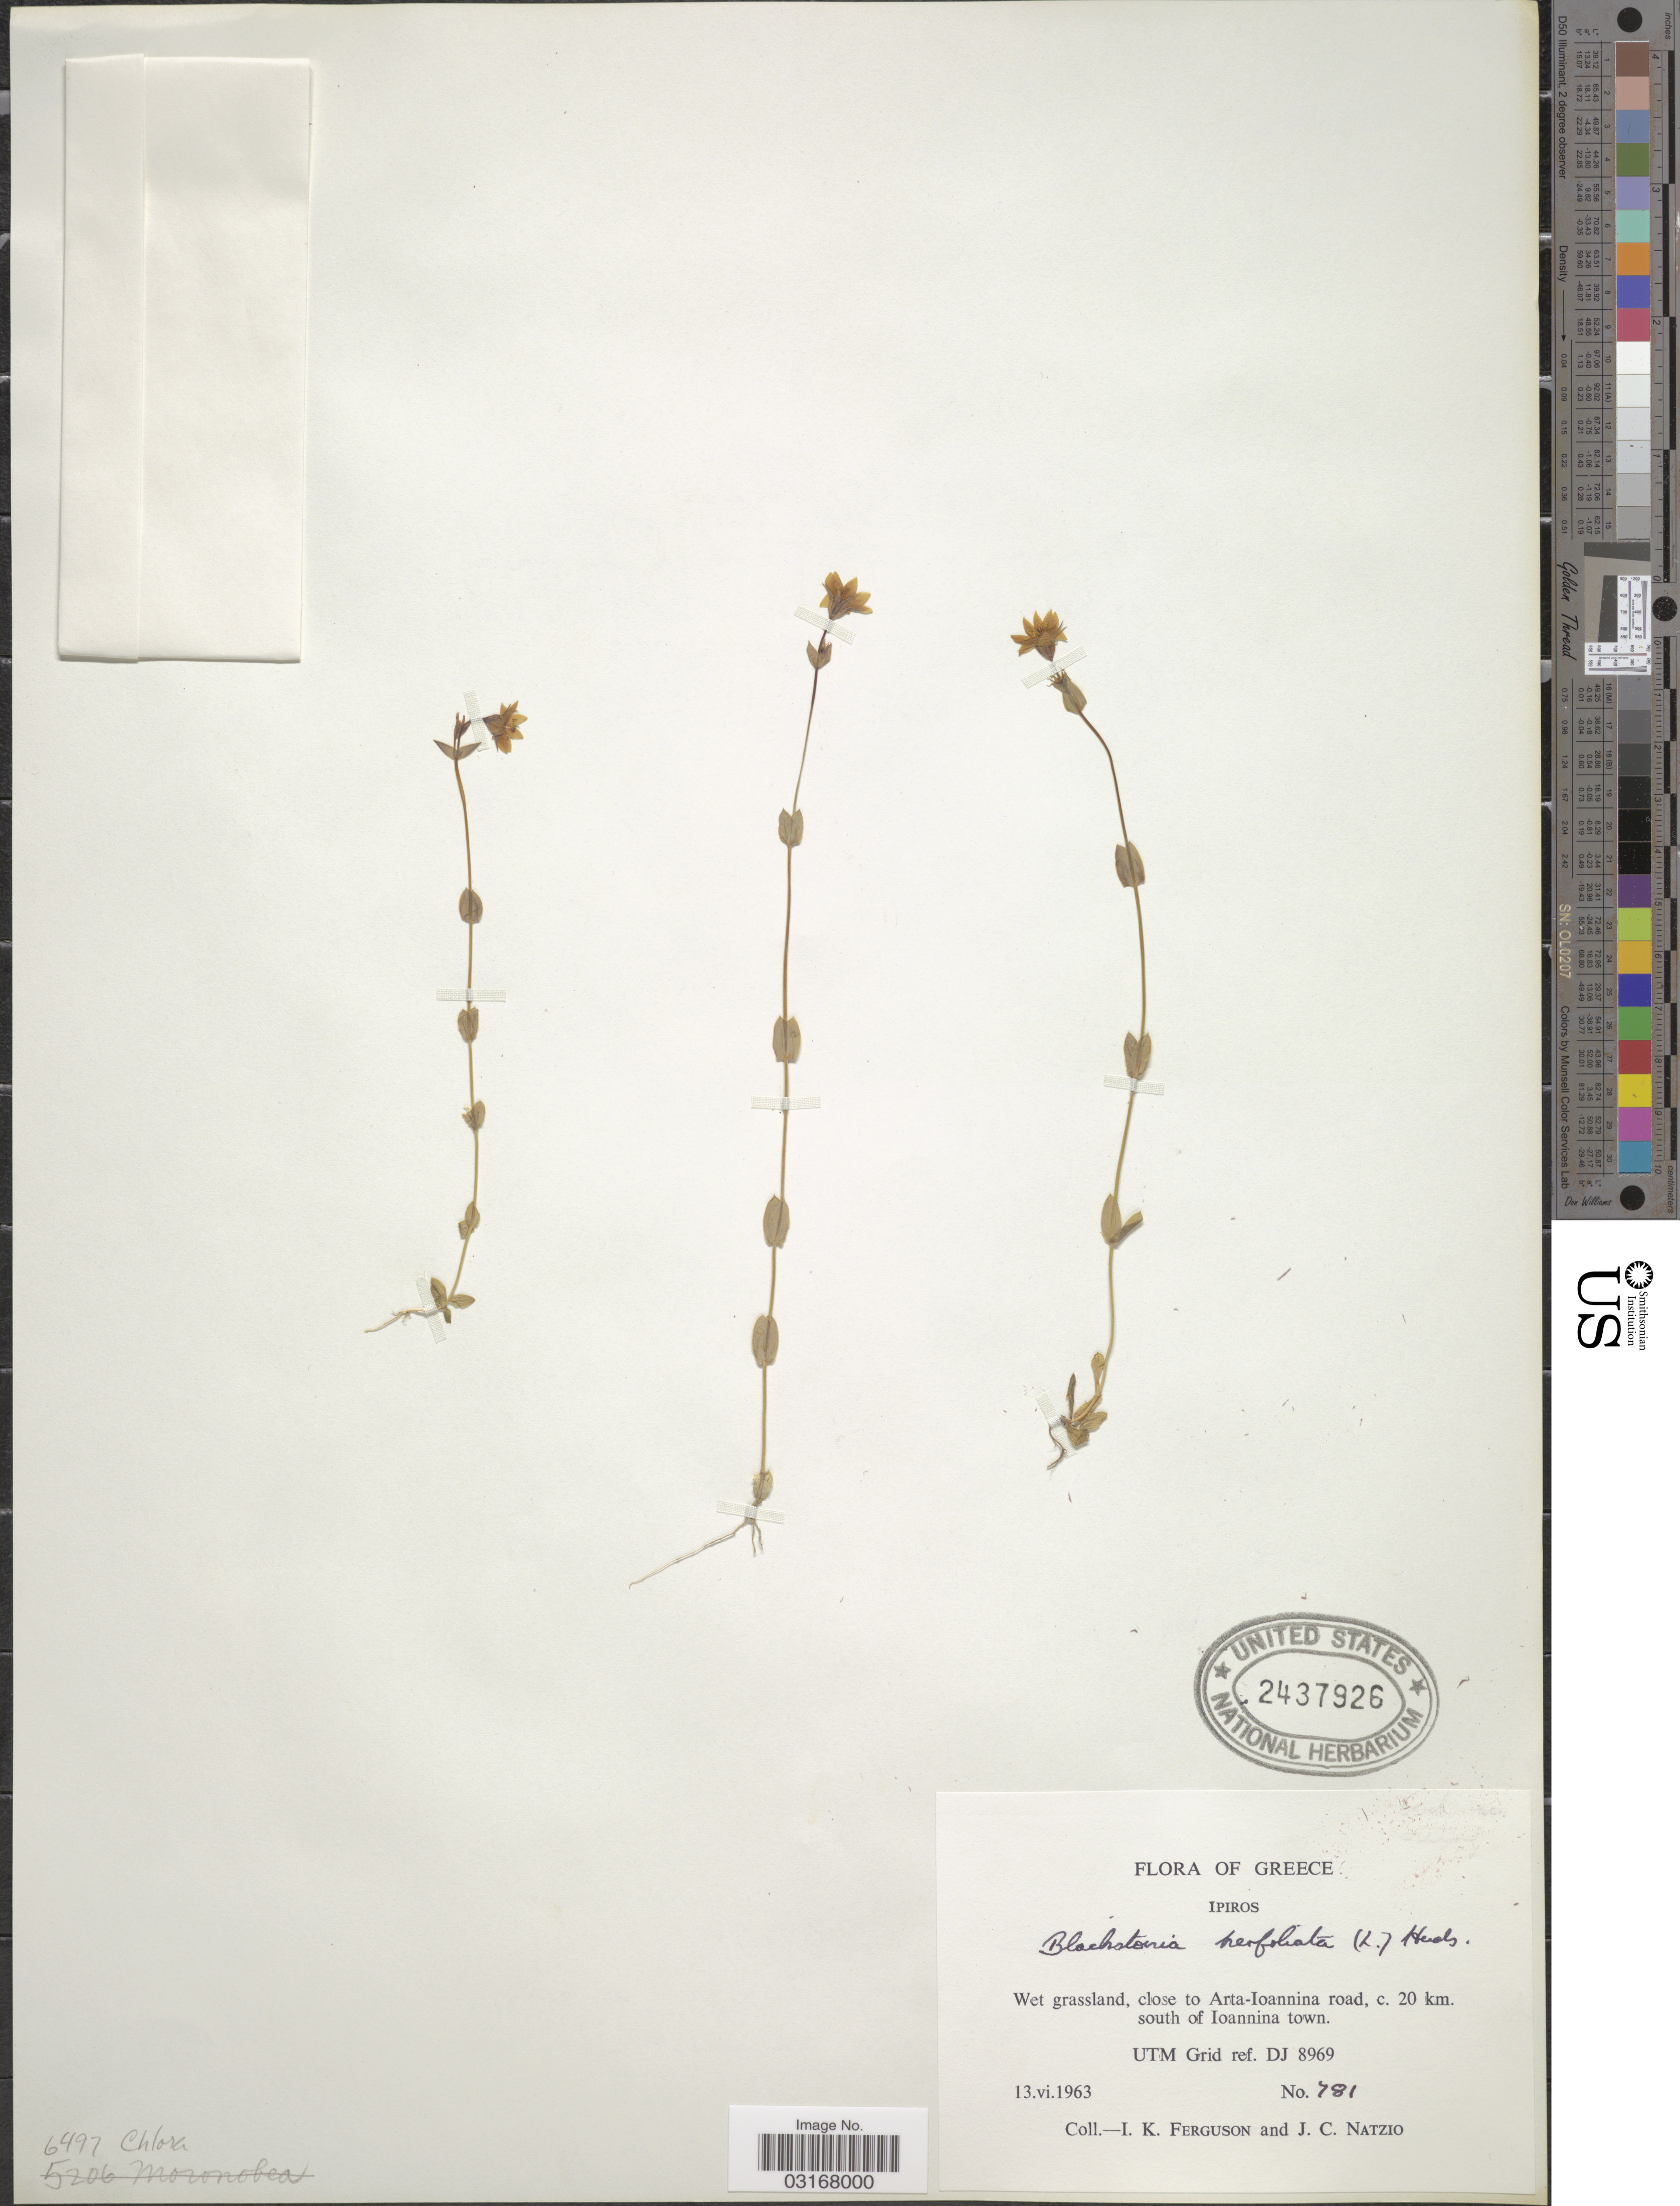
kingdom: Plantae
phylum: Tracheophyta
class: Magnoliopsida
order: Gentianales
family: Gentianaceae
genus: Chlora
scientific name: Chlora perfoliata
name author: (L.) L.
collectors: I. K. Ferguson & J. Natzio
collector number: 781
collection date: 1963-06-13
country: Greece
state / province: Epirua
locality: Ipiros. Wet grassland, close to Arta-Ioannina road, c. 20 km. south of Ioannina town. UTM Grid ref. DJ 8969.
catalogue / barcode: US 2437926